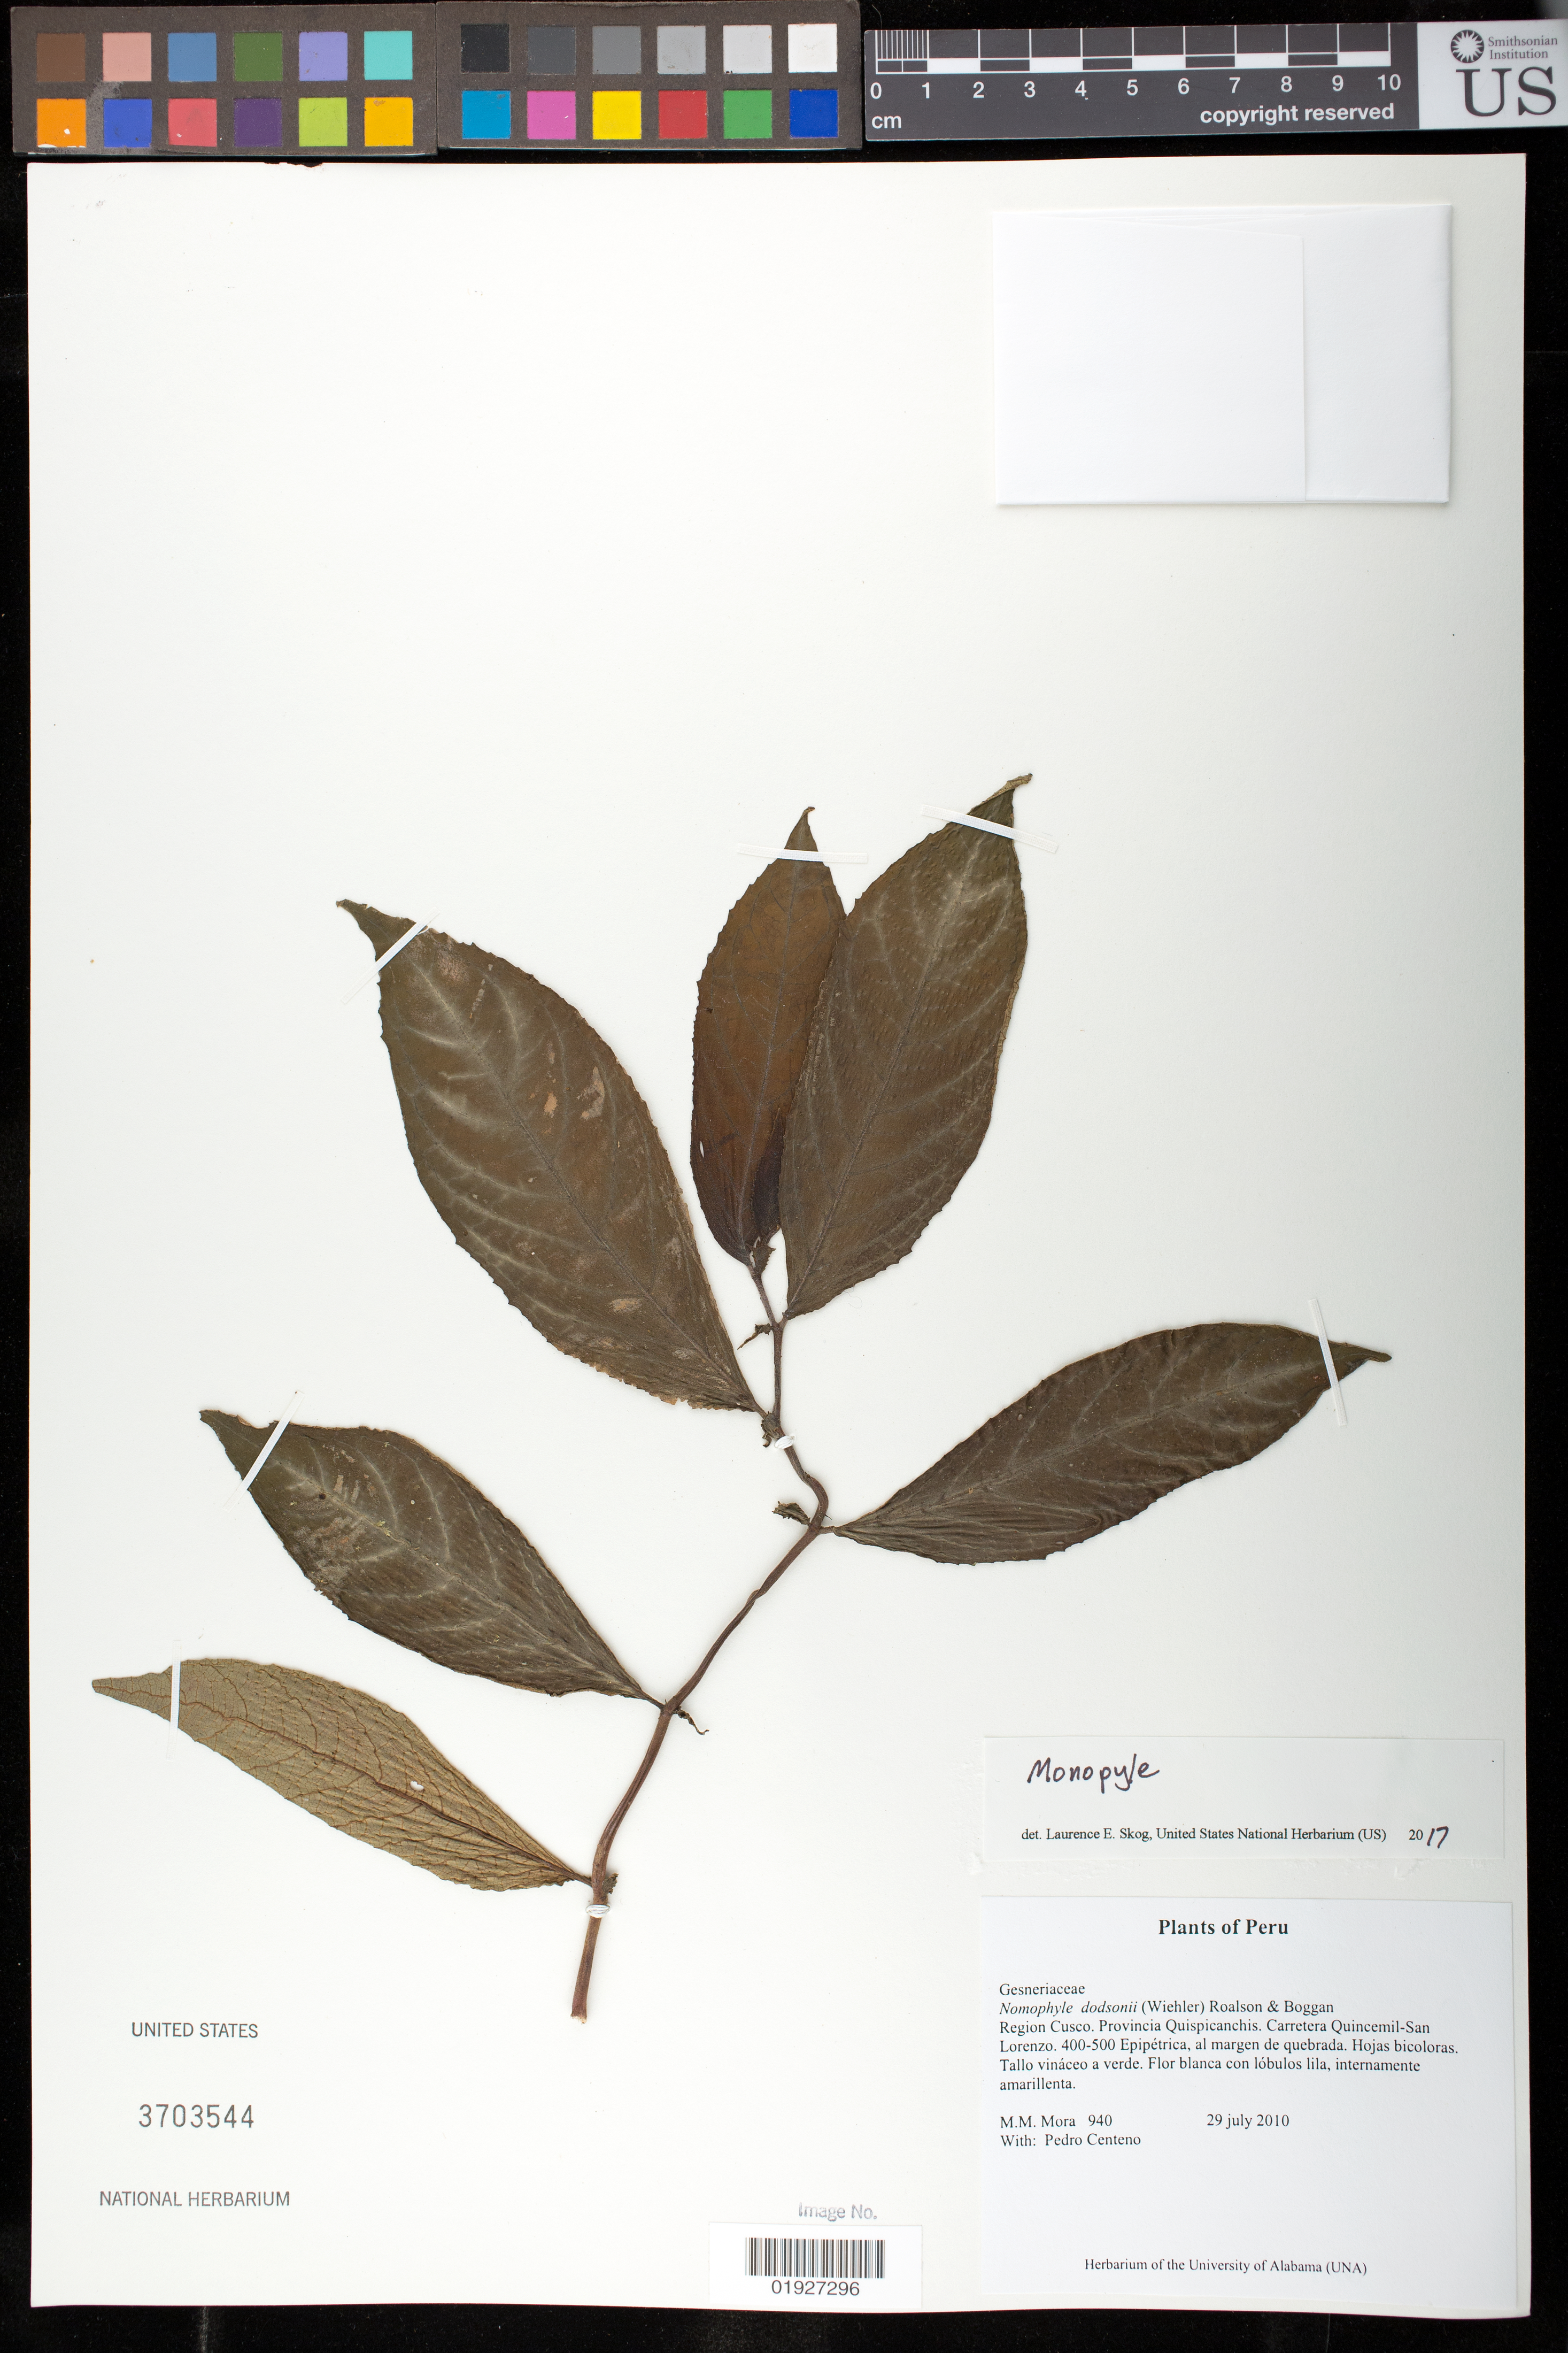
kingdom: Plantae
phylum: Tracheophyta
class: Magnoliopsida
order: Lamiales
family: Gesneriaceae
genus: Monopyle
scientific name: Monopyle sp.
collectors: M. M. Mora & P. Centeno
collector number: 940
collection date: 2010-07-29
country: Peru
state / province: Cusco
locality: Provinica Quispicanchis. Carretera Quincemil-San Lorenzo.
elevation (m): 400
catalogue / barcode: US 3703544